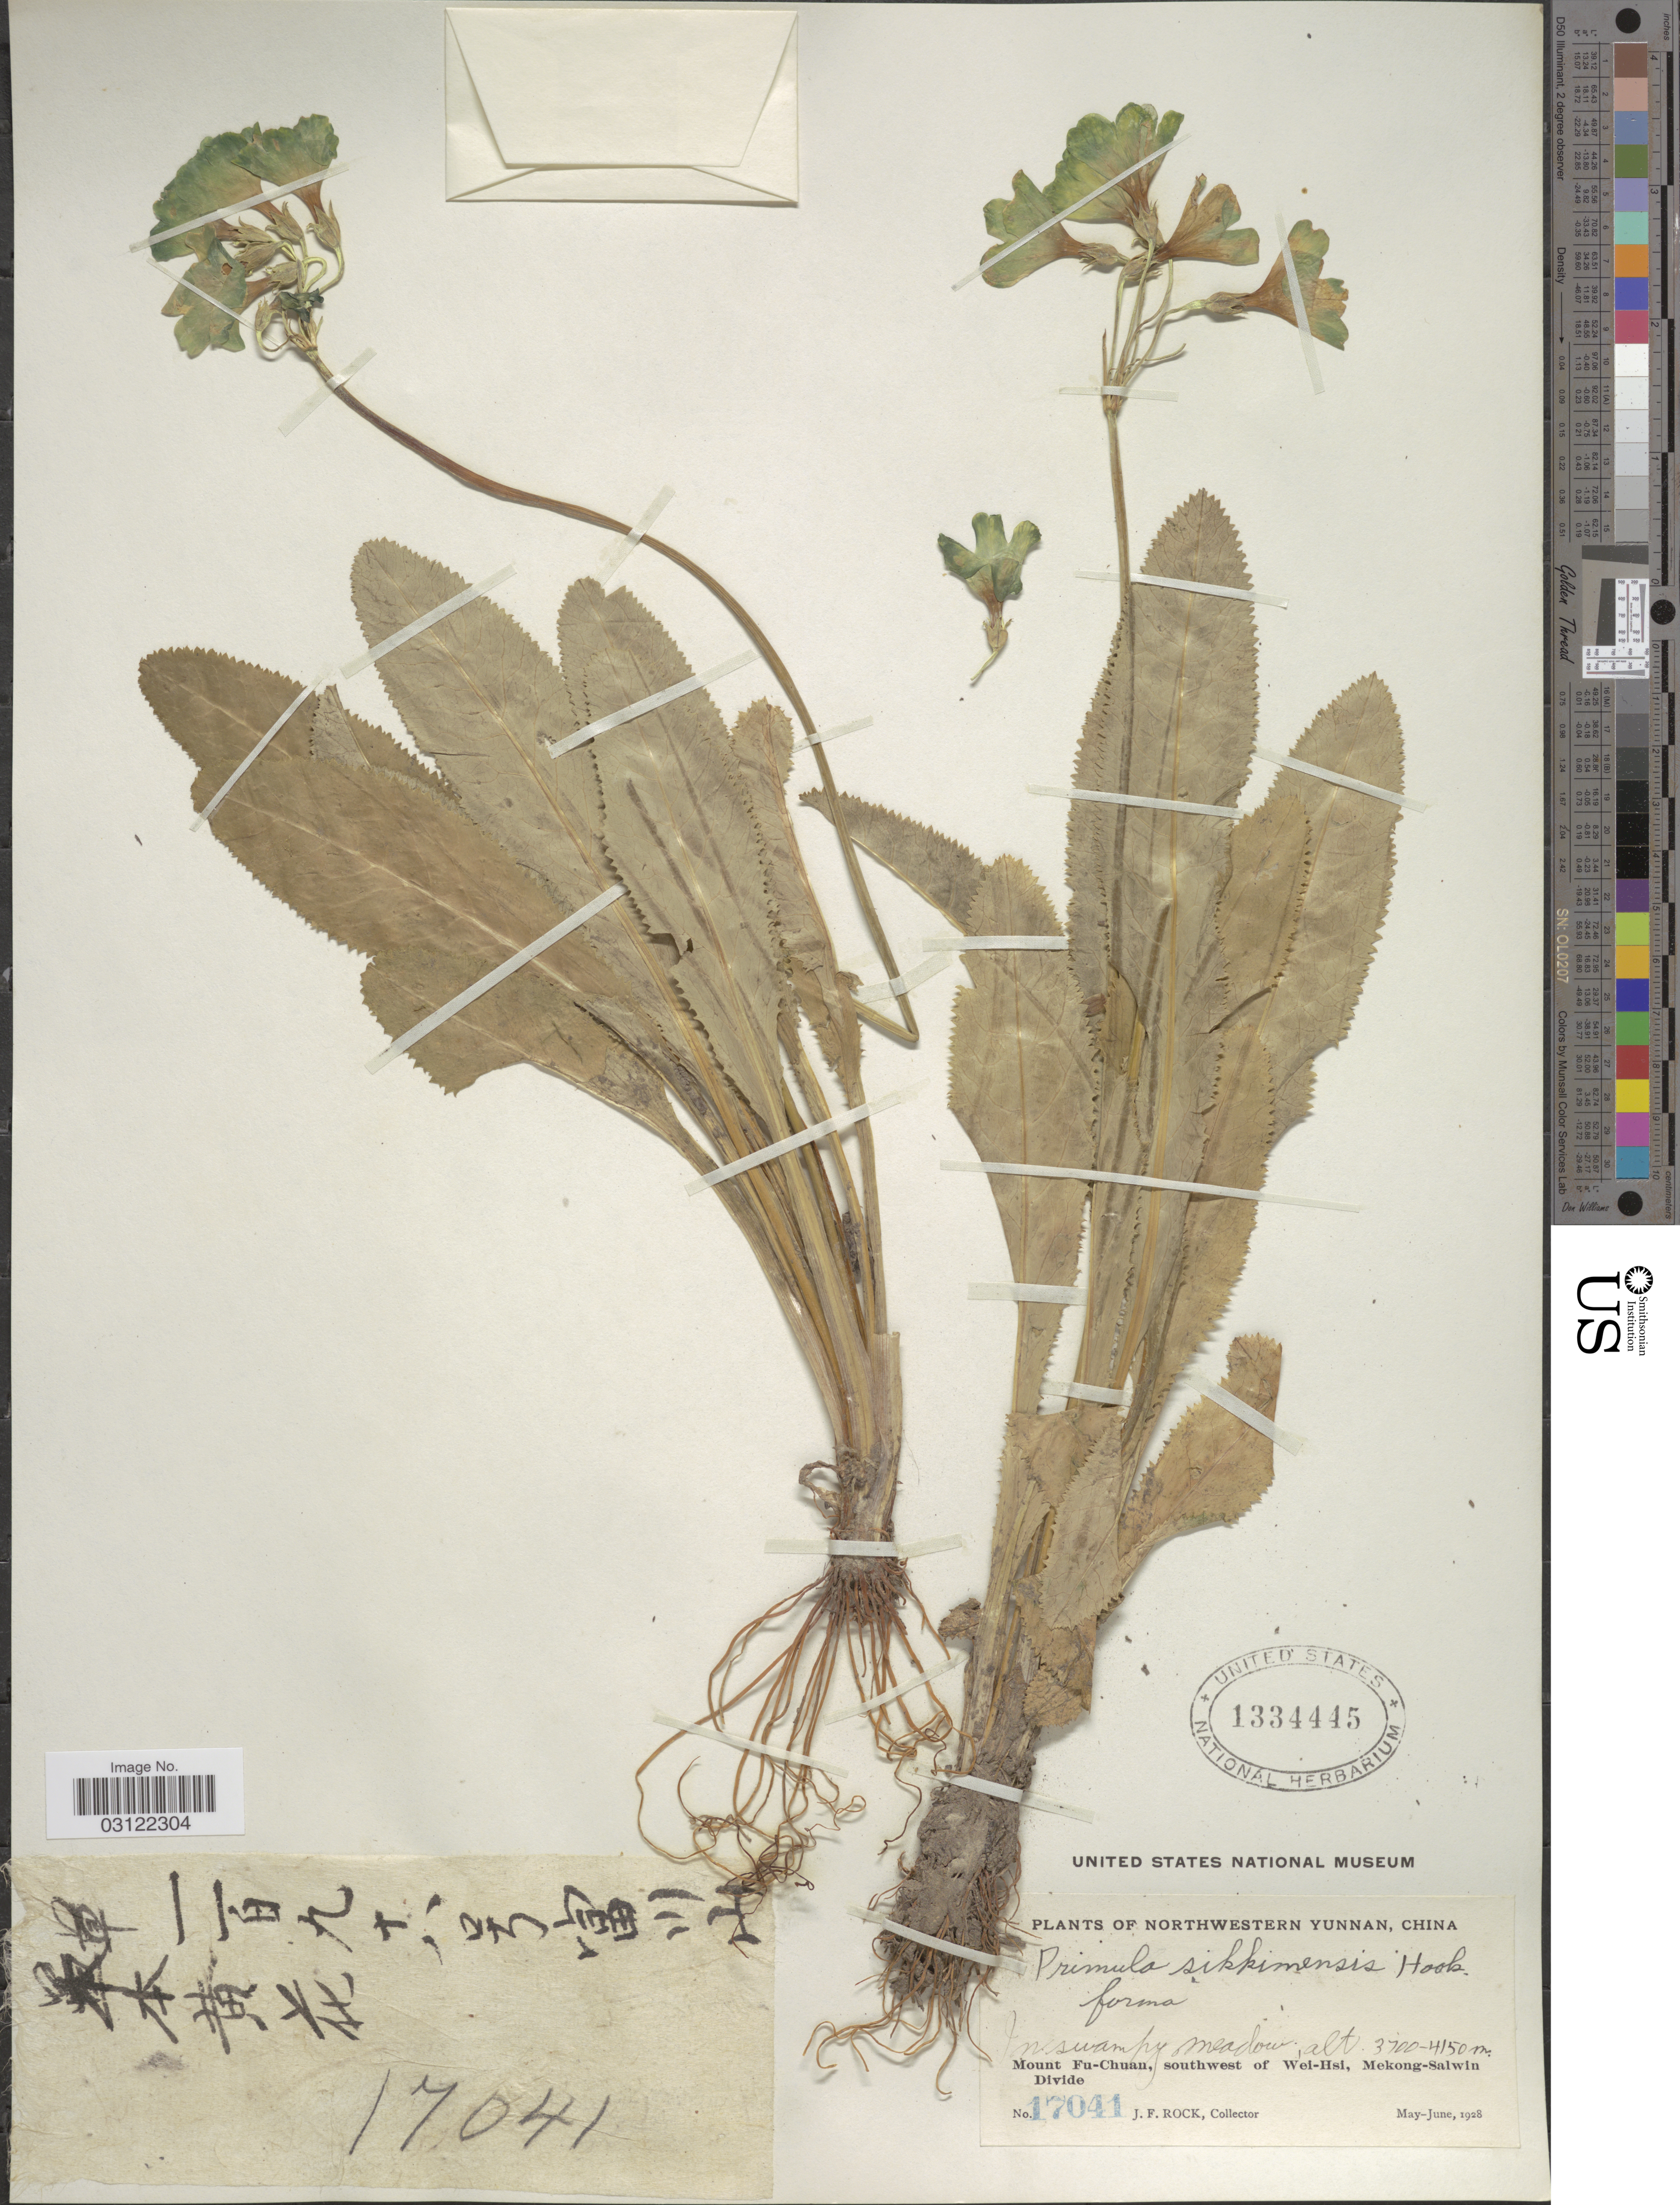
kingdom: Plantae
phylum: Tracheophyta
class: Magnoliopsida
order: Ericales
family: Primulaceae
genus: Primula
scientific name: Primula sikkimensis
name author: Hook.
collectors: J. Rock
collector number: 17041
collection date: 1928-05/1928-06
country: China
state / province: Yunnan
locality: Northwestern Yunnan. Mount Fu-Chuan, southwest of Wei-Hsi, Mekong-Salwin Divide.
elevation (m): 3700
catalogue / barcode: US 1334445